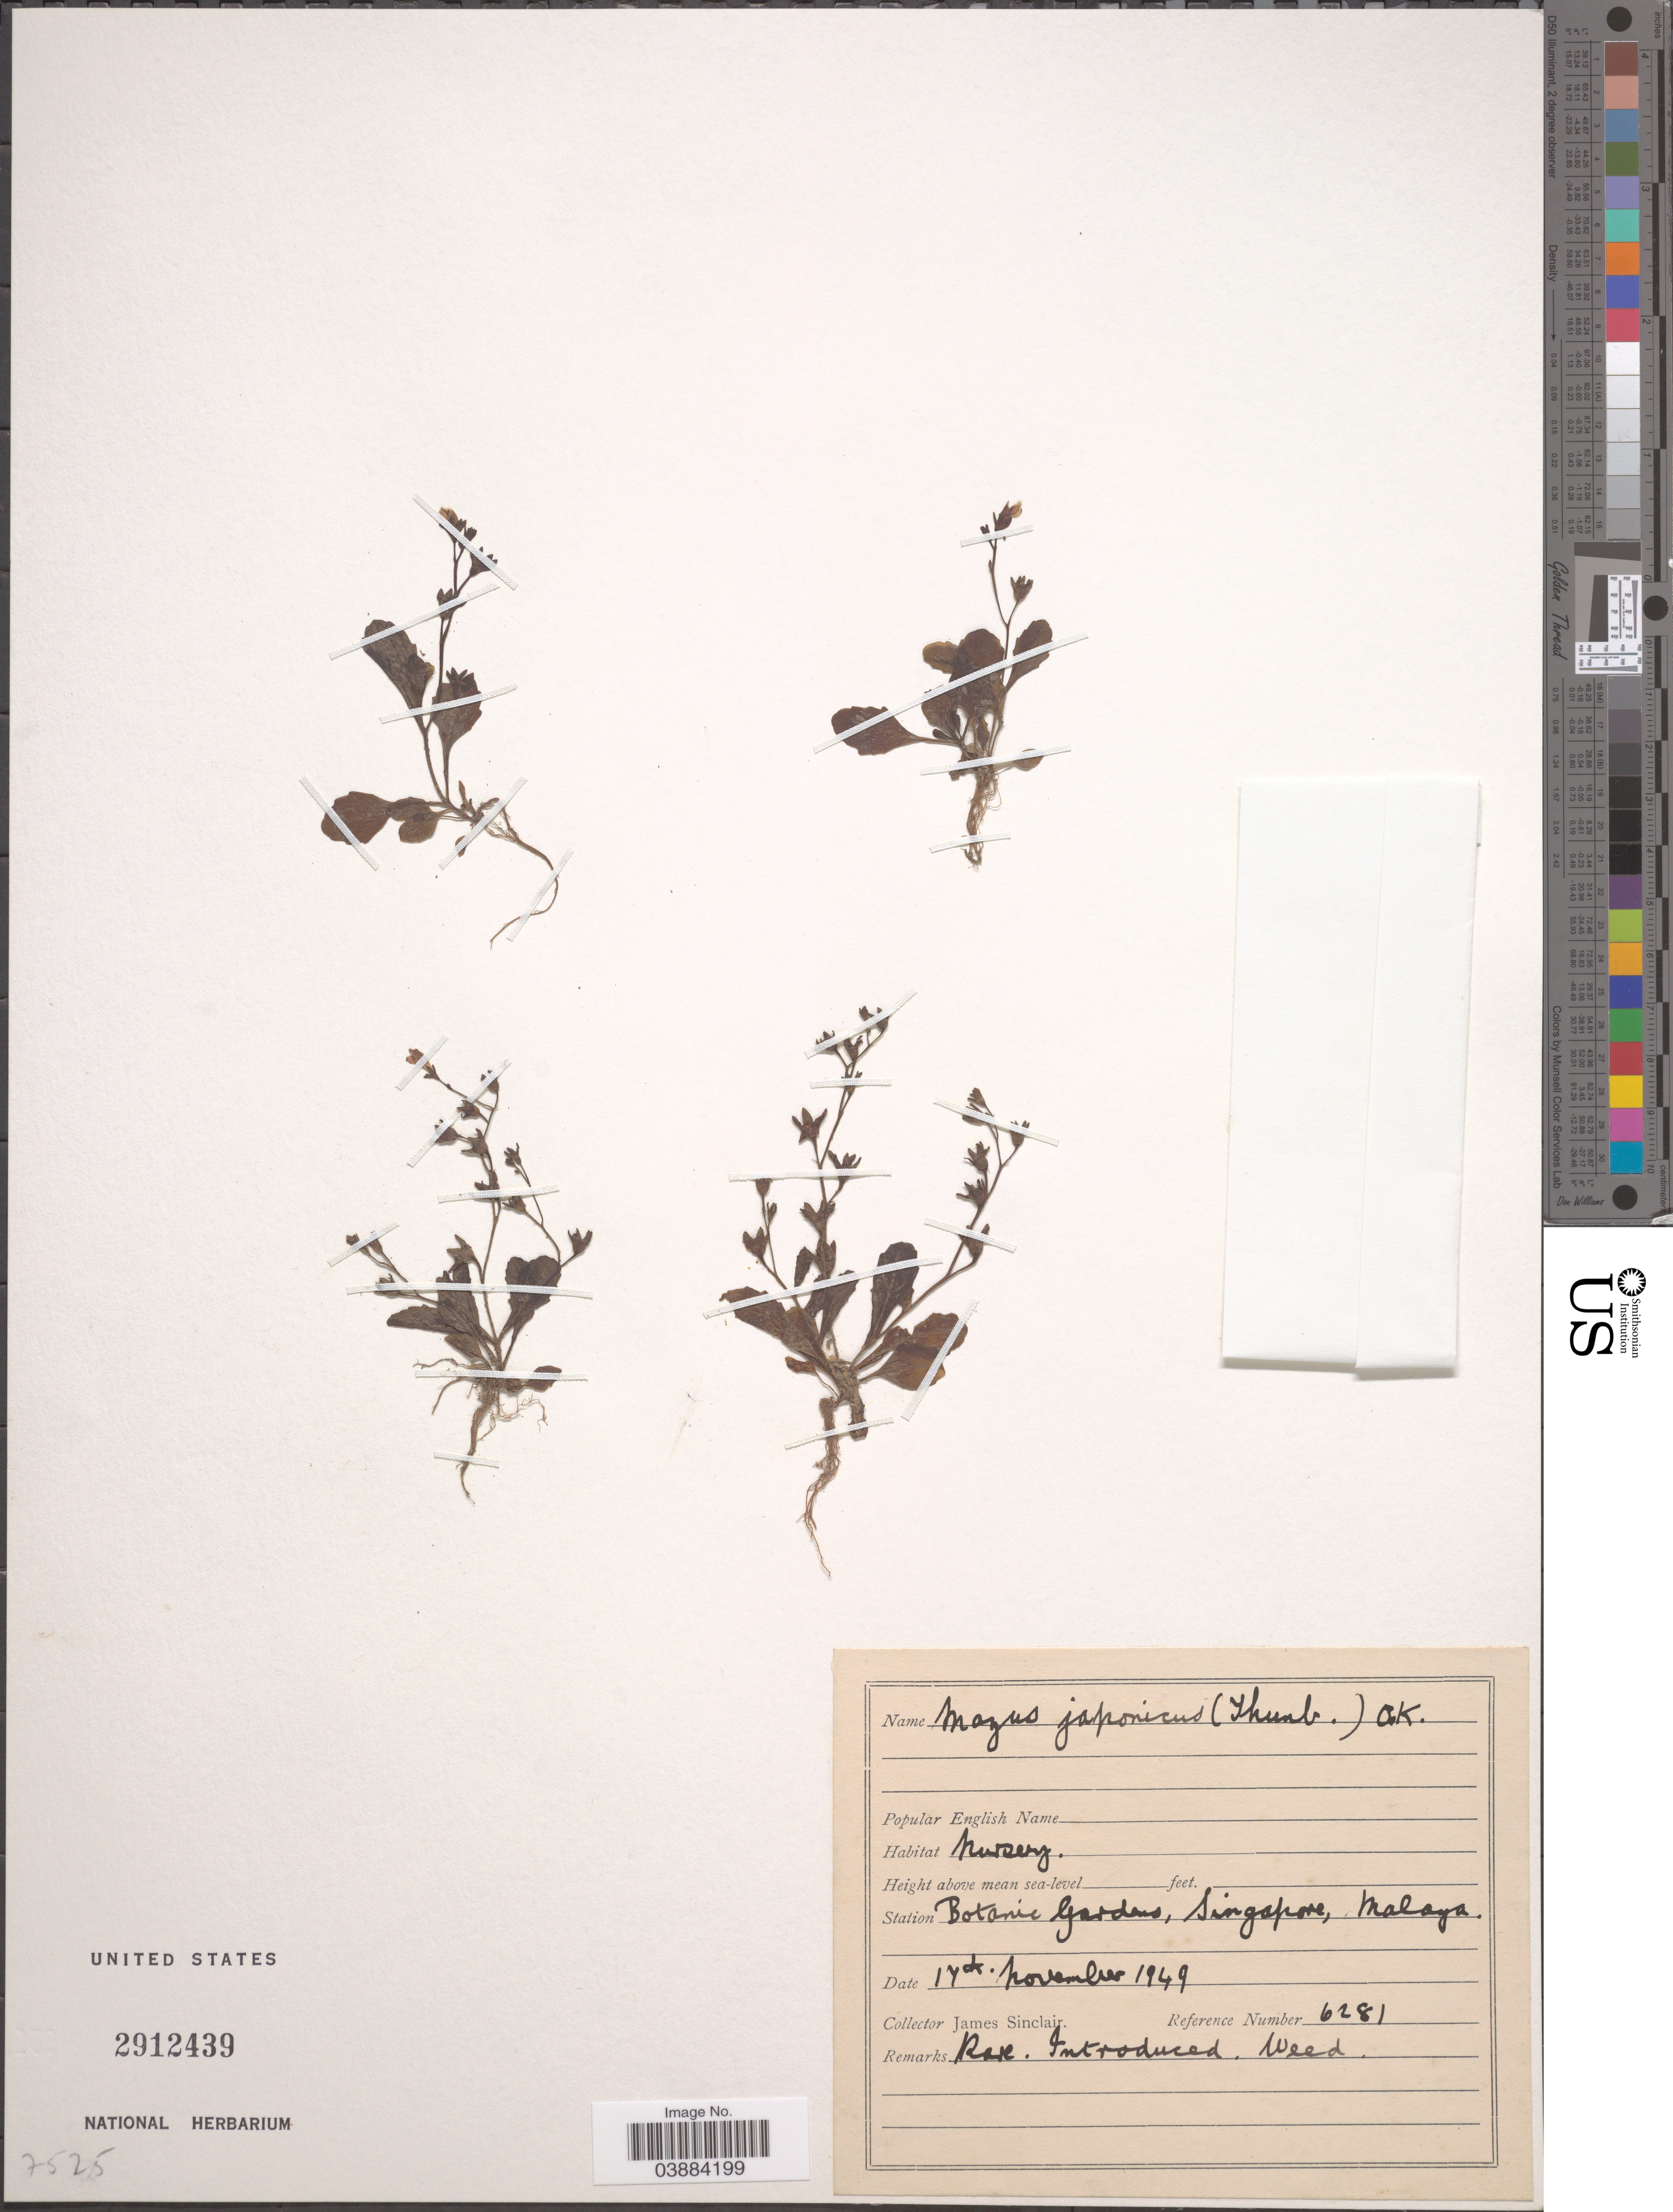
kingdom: Plantae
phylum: Tracheophyta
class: Magnoliopsida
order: Lamiales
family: Mazaceae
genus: Mazus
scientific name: Mazus pumilus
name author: (Burm. f.) Steenis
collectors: J. Sinclair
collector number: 6281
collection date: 1949-11-17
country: Singapore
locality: Station Botanic Gardens, Malaya.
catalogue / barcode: US 2912439